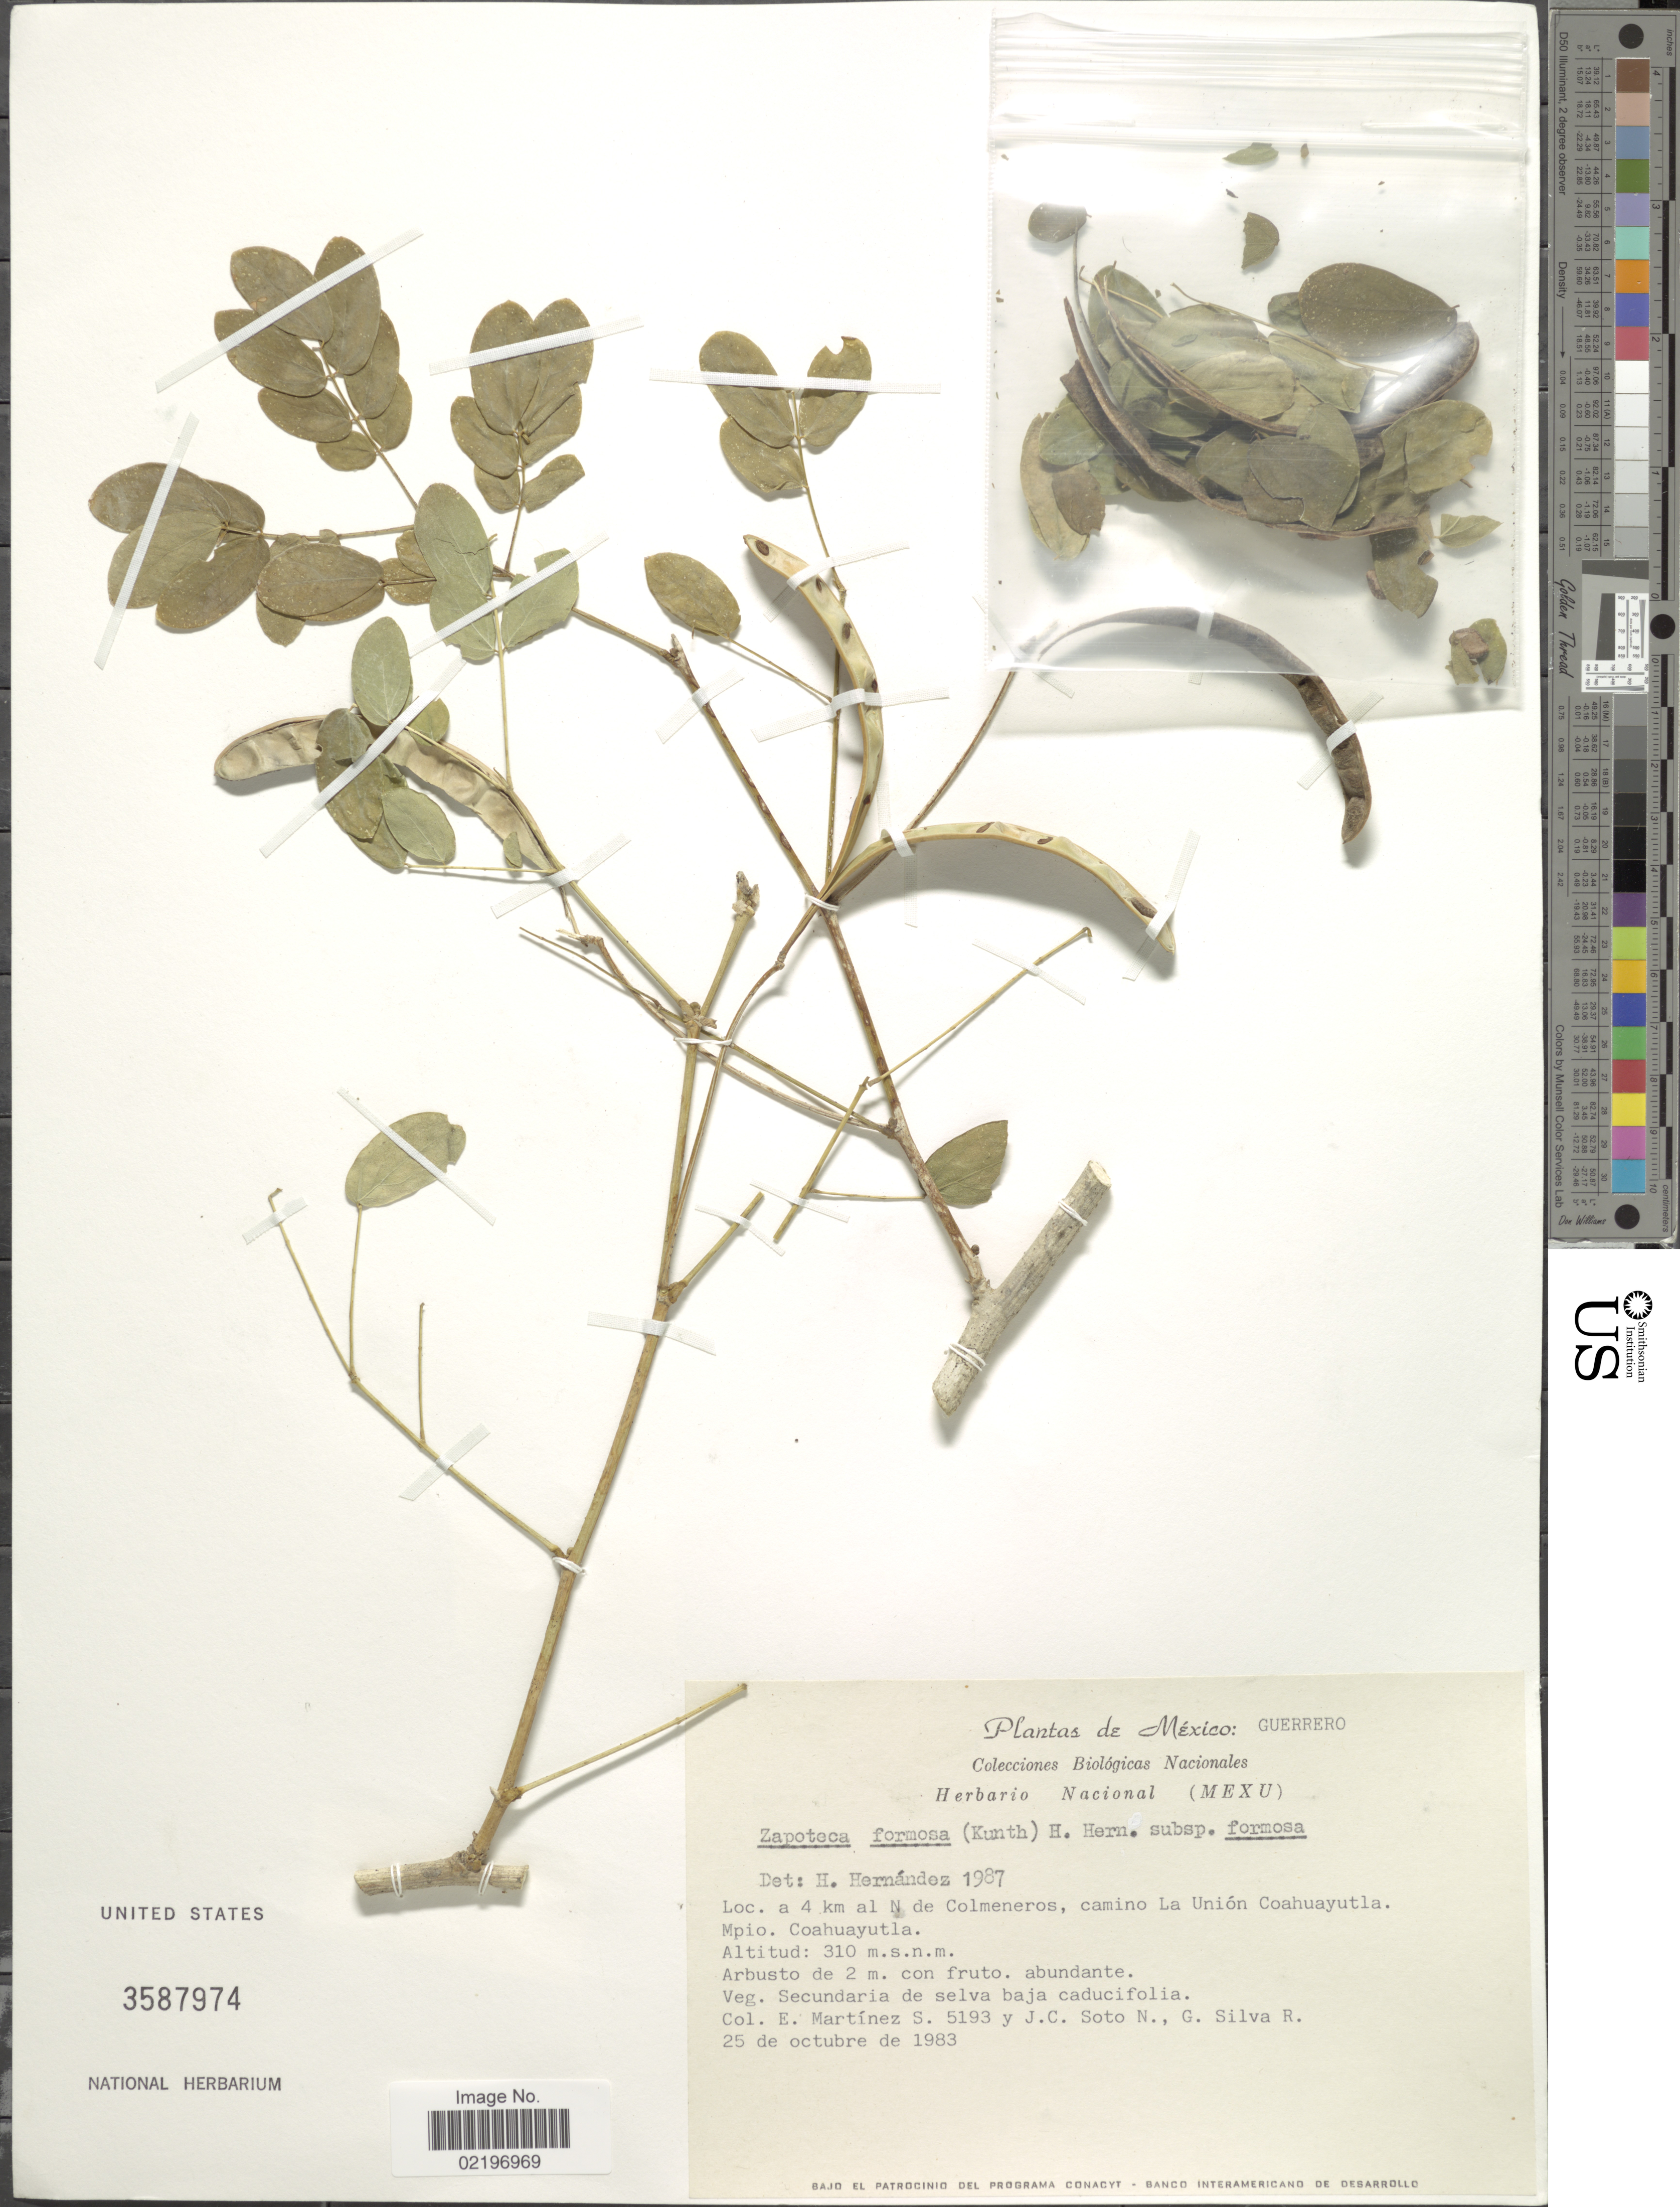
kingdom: Plantae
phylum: Tracheophyta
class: Magnoliopsida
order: Fabales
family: Fabaceae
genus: Zapoteca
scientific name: Zapoteca formosa subsp. formosa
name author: (Kunth) H.M. Hern.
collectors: E. M. Martínez S., J. C. Soto Núñez & G. Silva R.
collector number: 5193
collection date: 1983-10-25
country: Mexico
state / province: Guerrero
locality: A 4 Km al N de Colmeneros, camino La Union Coahuayutla. Mpio. Coahuayutla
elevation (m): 310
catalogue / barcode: US 3587974